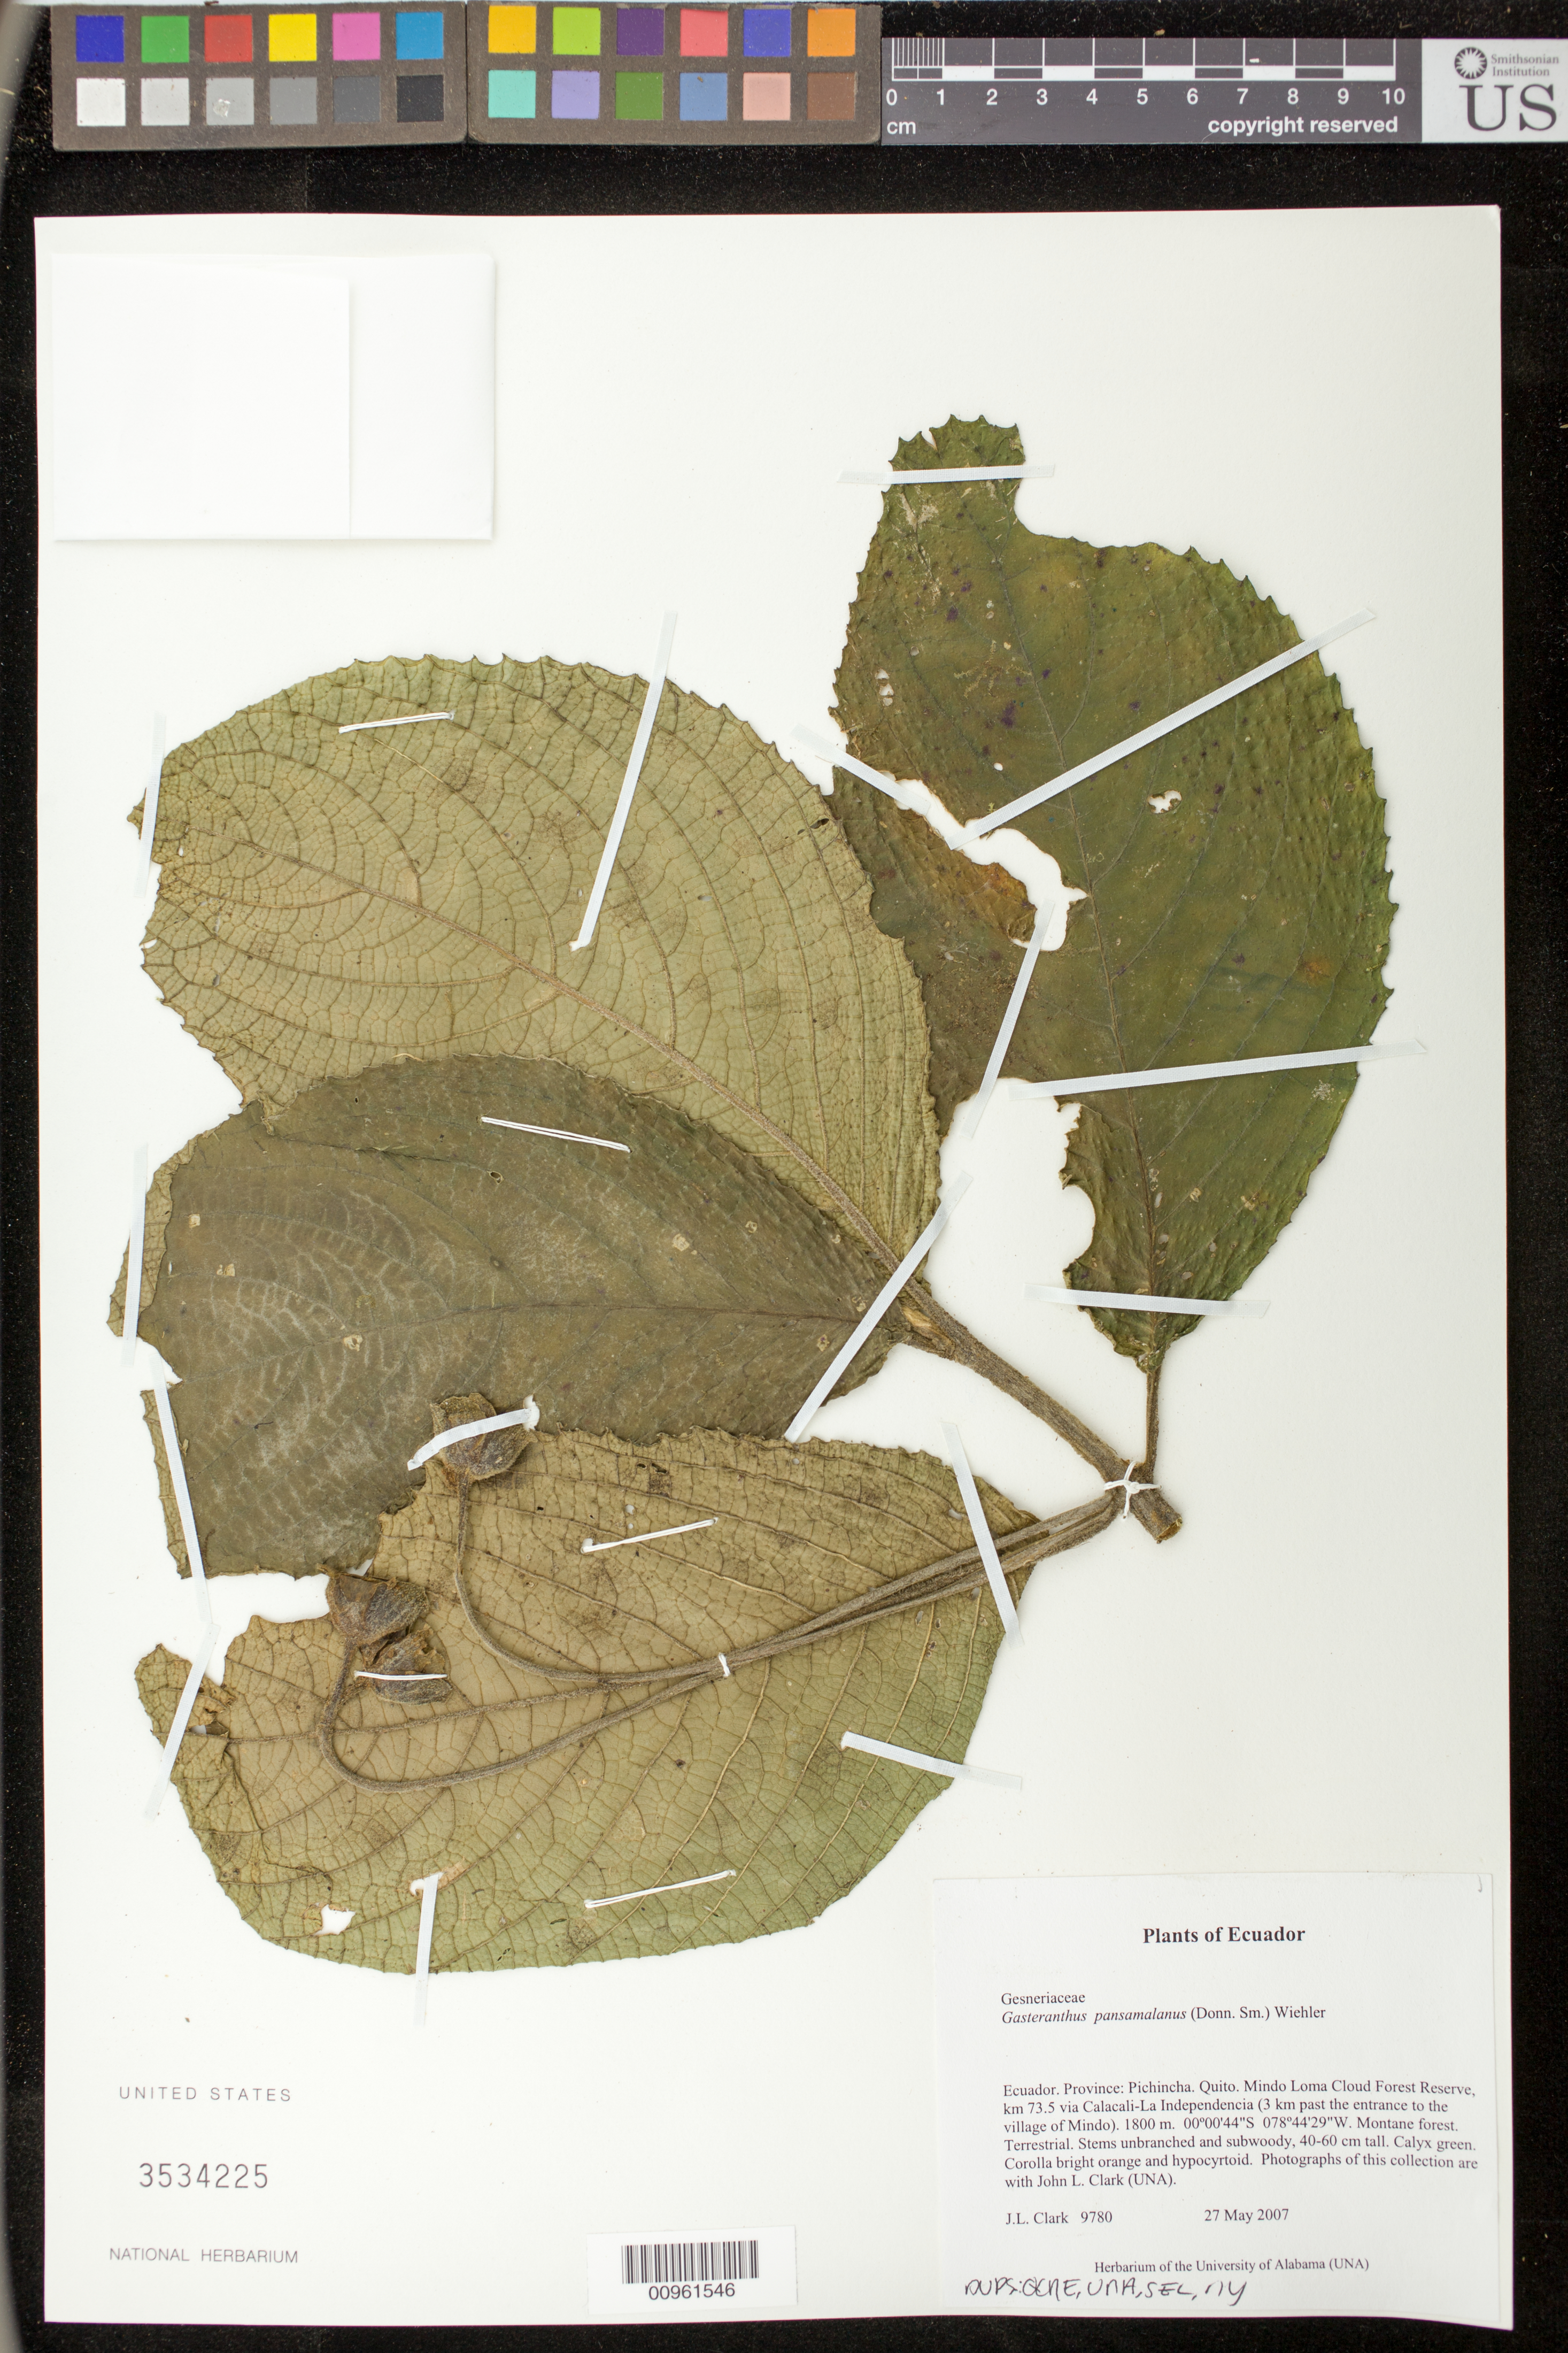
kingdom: Plantae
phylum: Tracheophyta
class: Magnoliopsida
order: Lamiales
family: Gesneriaceae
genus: Gasteranthus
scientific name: Gasteranthus pansamalanus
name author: (Donn. Sm.) Wiehler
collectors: J. L. Clark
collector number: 9780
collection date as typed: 27 May 2007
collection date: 2007-05-27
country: Ecuador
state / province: Pichincha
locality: Quito. Mindo Loma Cloud Forest Reserve, km 73.5 via Calacali-La Independencia (3 km past the entrance to the village of Mindo)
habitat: Montane forest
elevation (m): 1800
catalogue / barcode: US 3534225